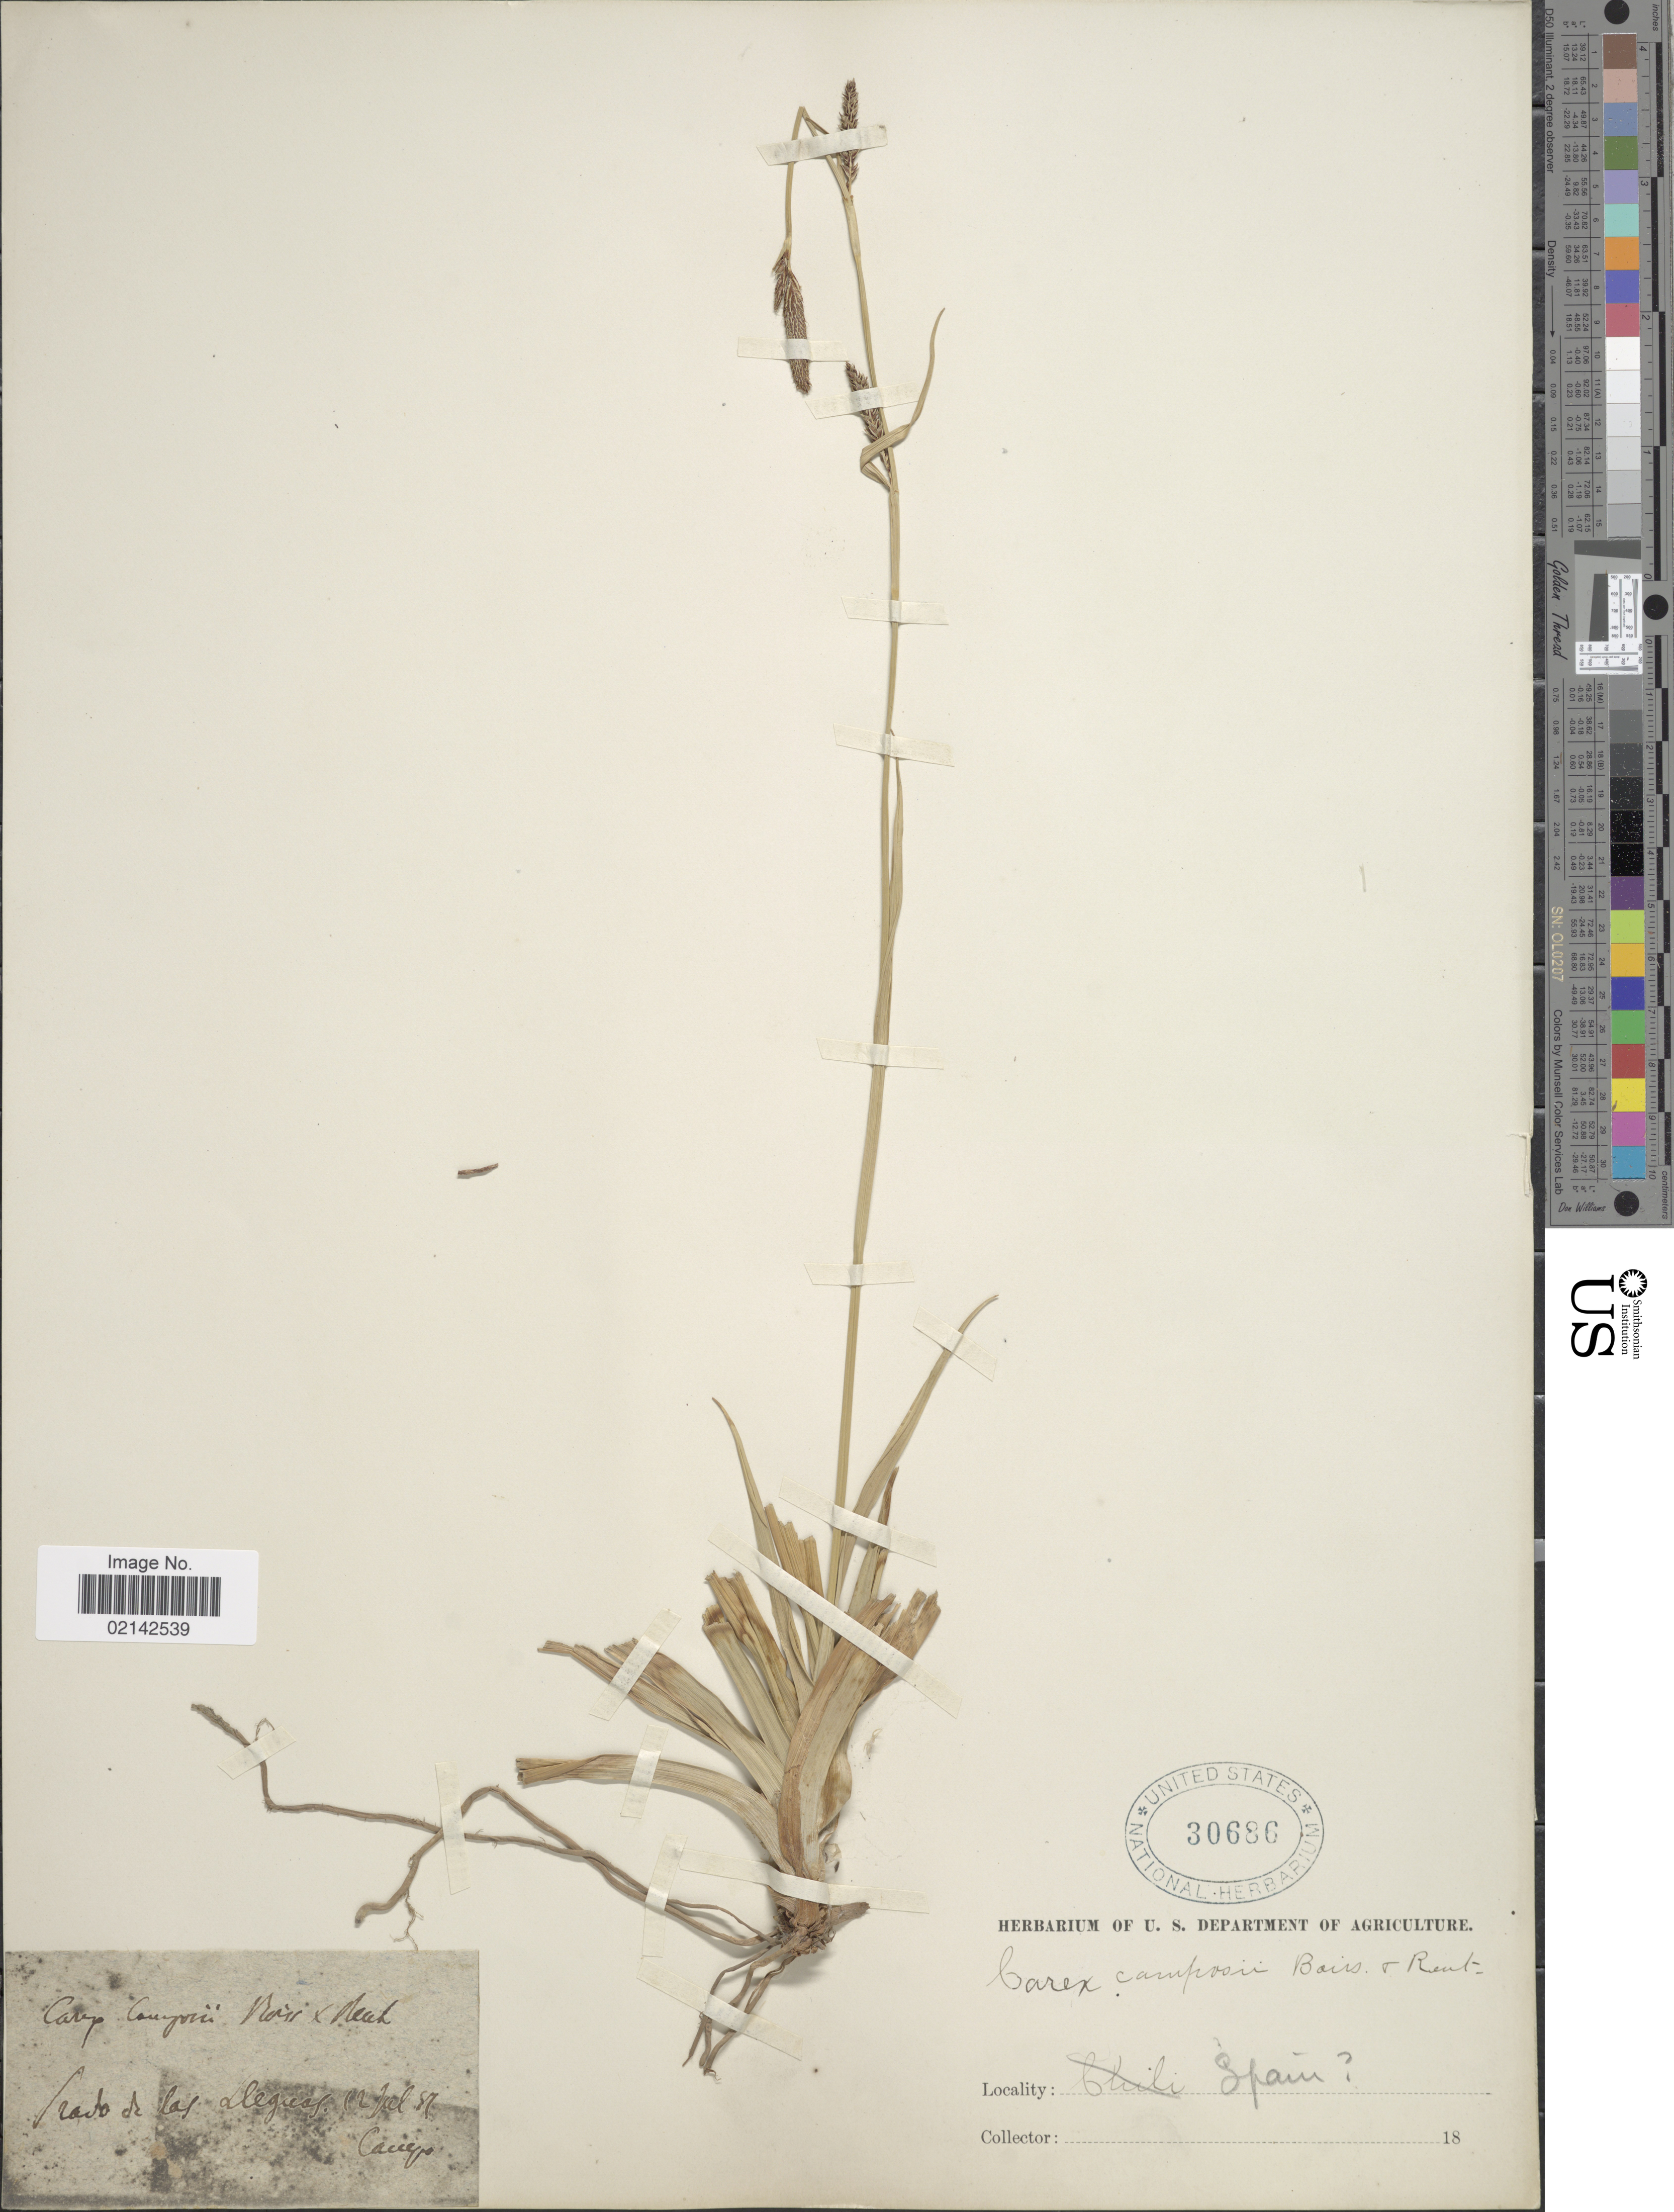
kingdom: Plantae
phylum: Tracheophyta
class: Liliopsida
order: Poales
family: Cyperaceae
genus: Carex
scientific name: Carex camposii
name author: Boiss. & Reut.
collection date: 1887-07-12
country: Spain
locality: Prado de las Aleguas [interpreted]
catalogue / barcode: US 30686